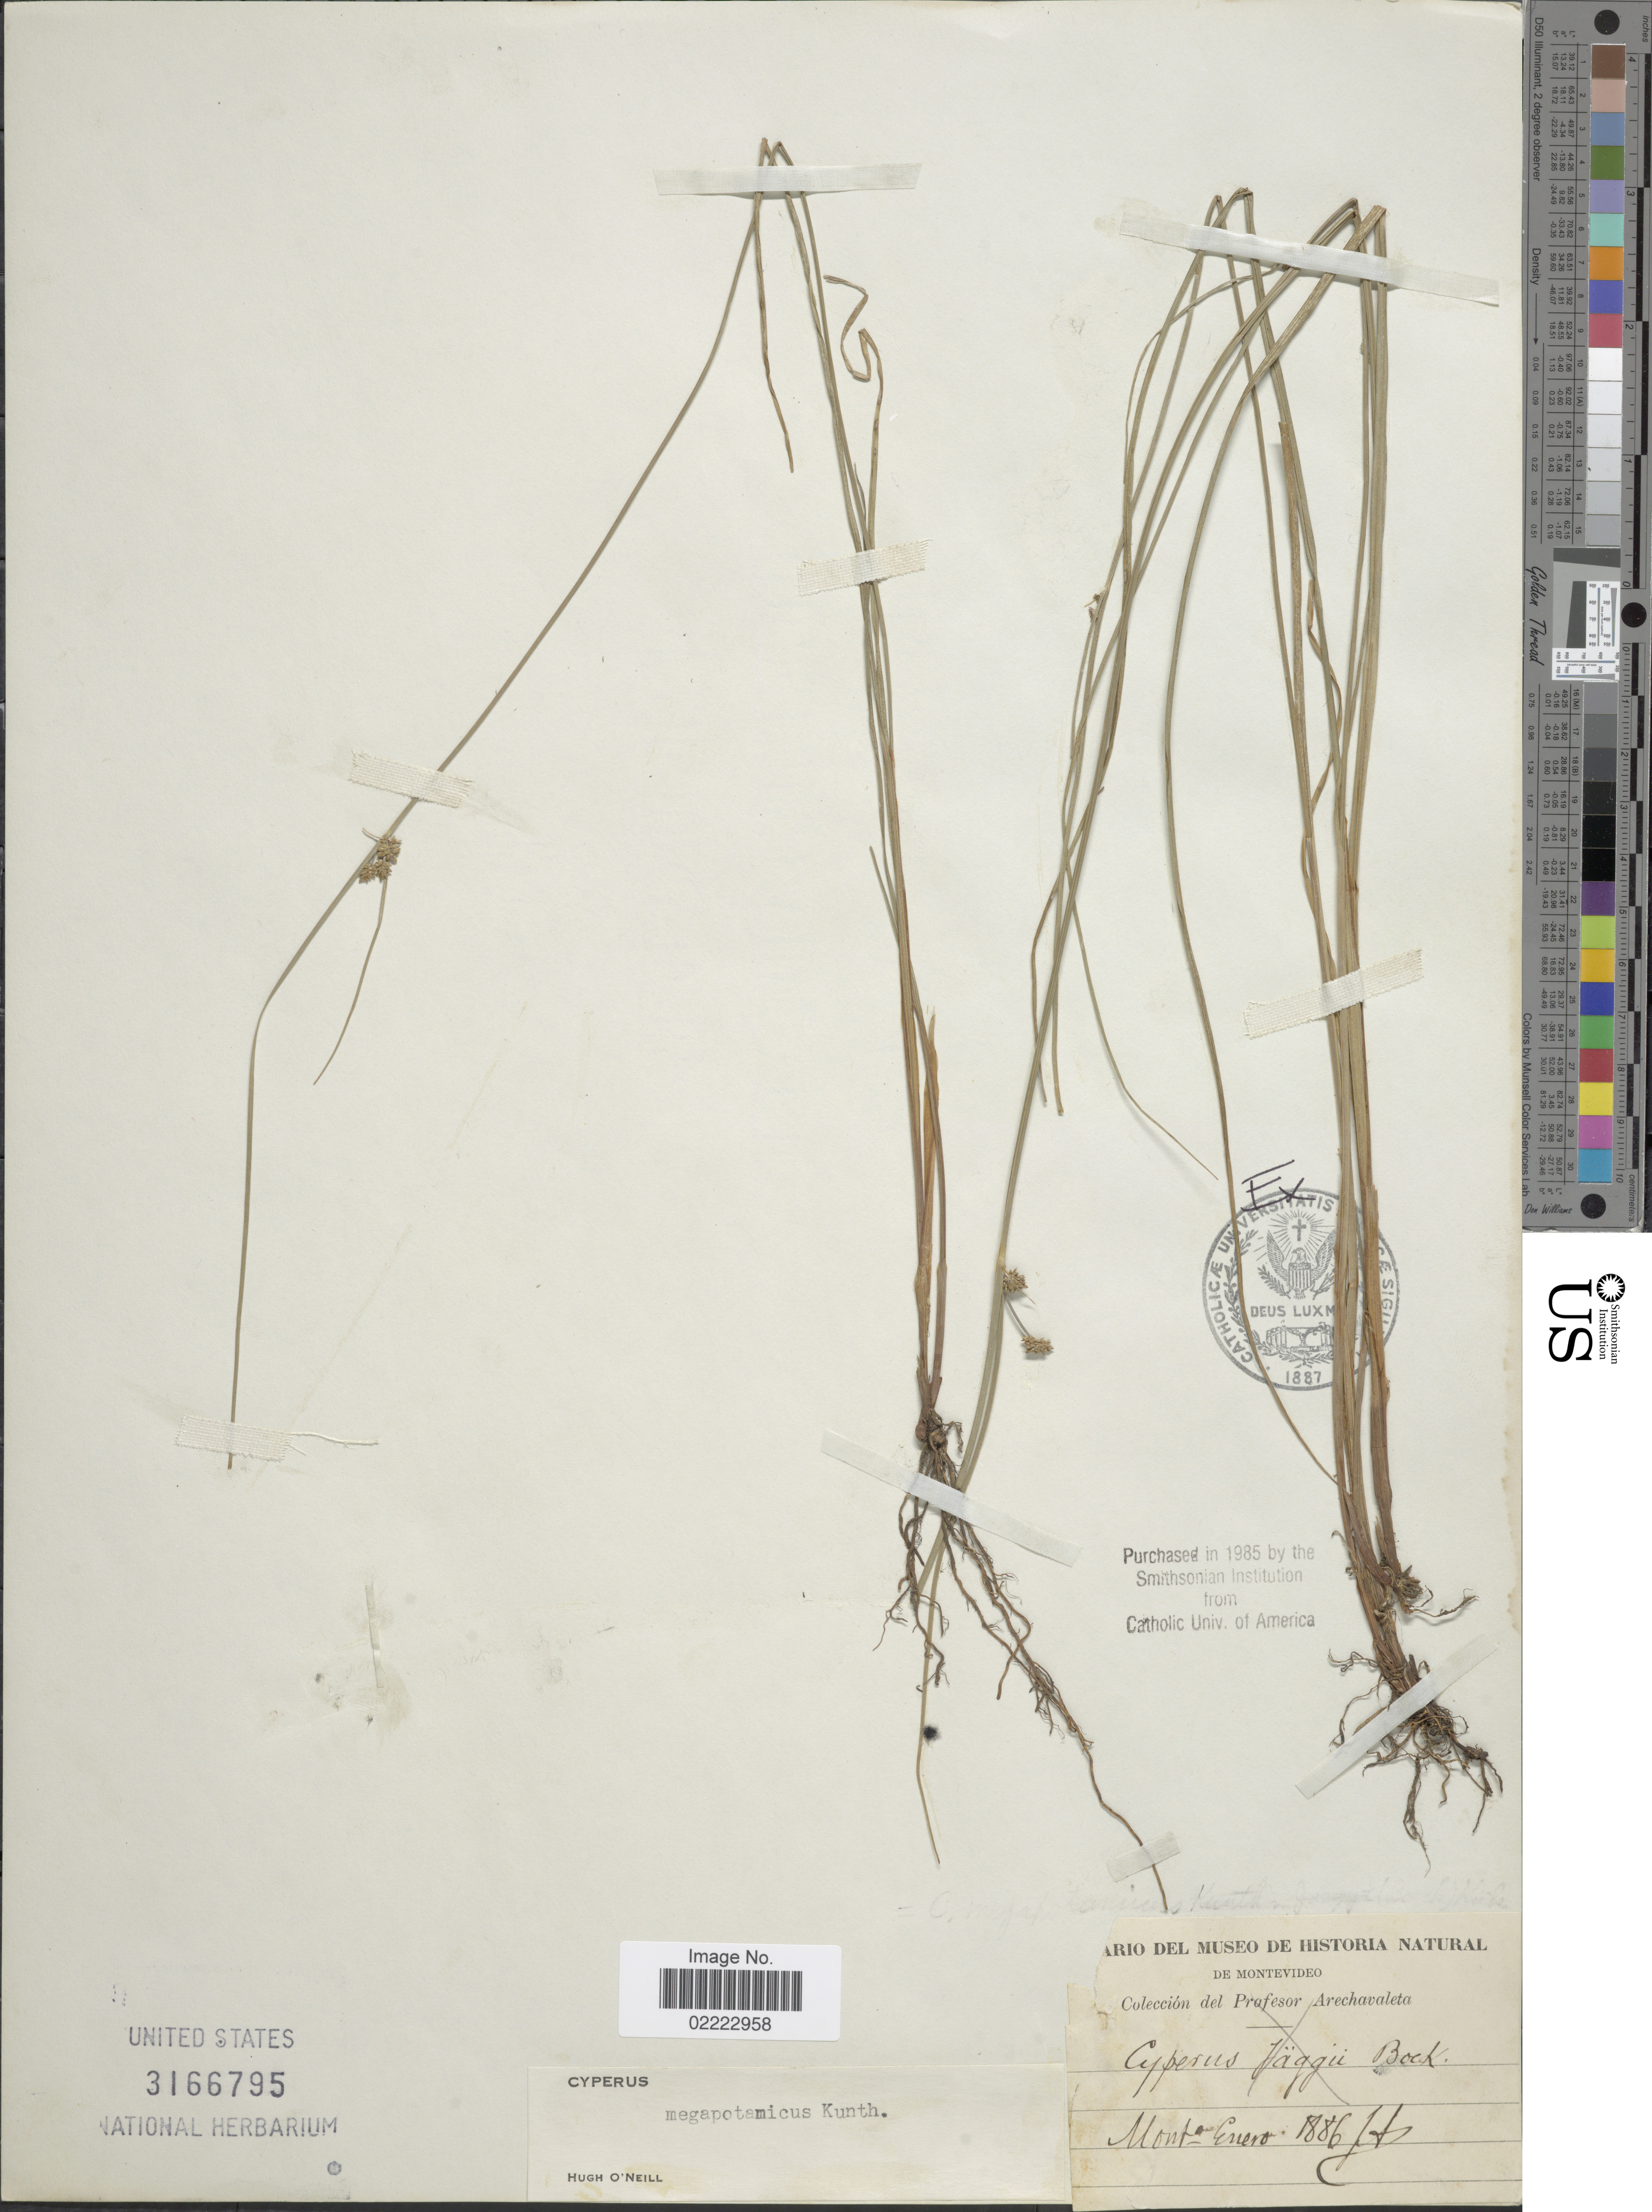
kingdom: Plantae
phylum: Tracheophyta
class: Liliopsida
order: Poales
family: Cyperaceae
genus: Cyperus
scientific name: Cyperus megapotamicus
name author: (A. Dietr.) Kunth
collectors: J. Arechavaleta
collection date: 1886-01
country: Uruguay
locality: Montevideo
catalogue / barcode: US 3166795